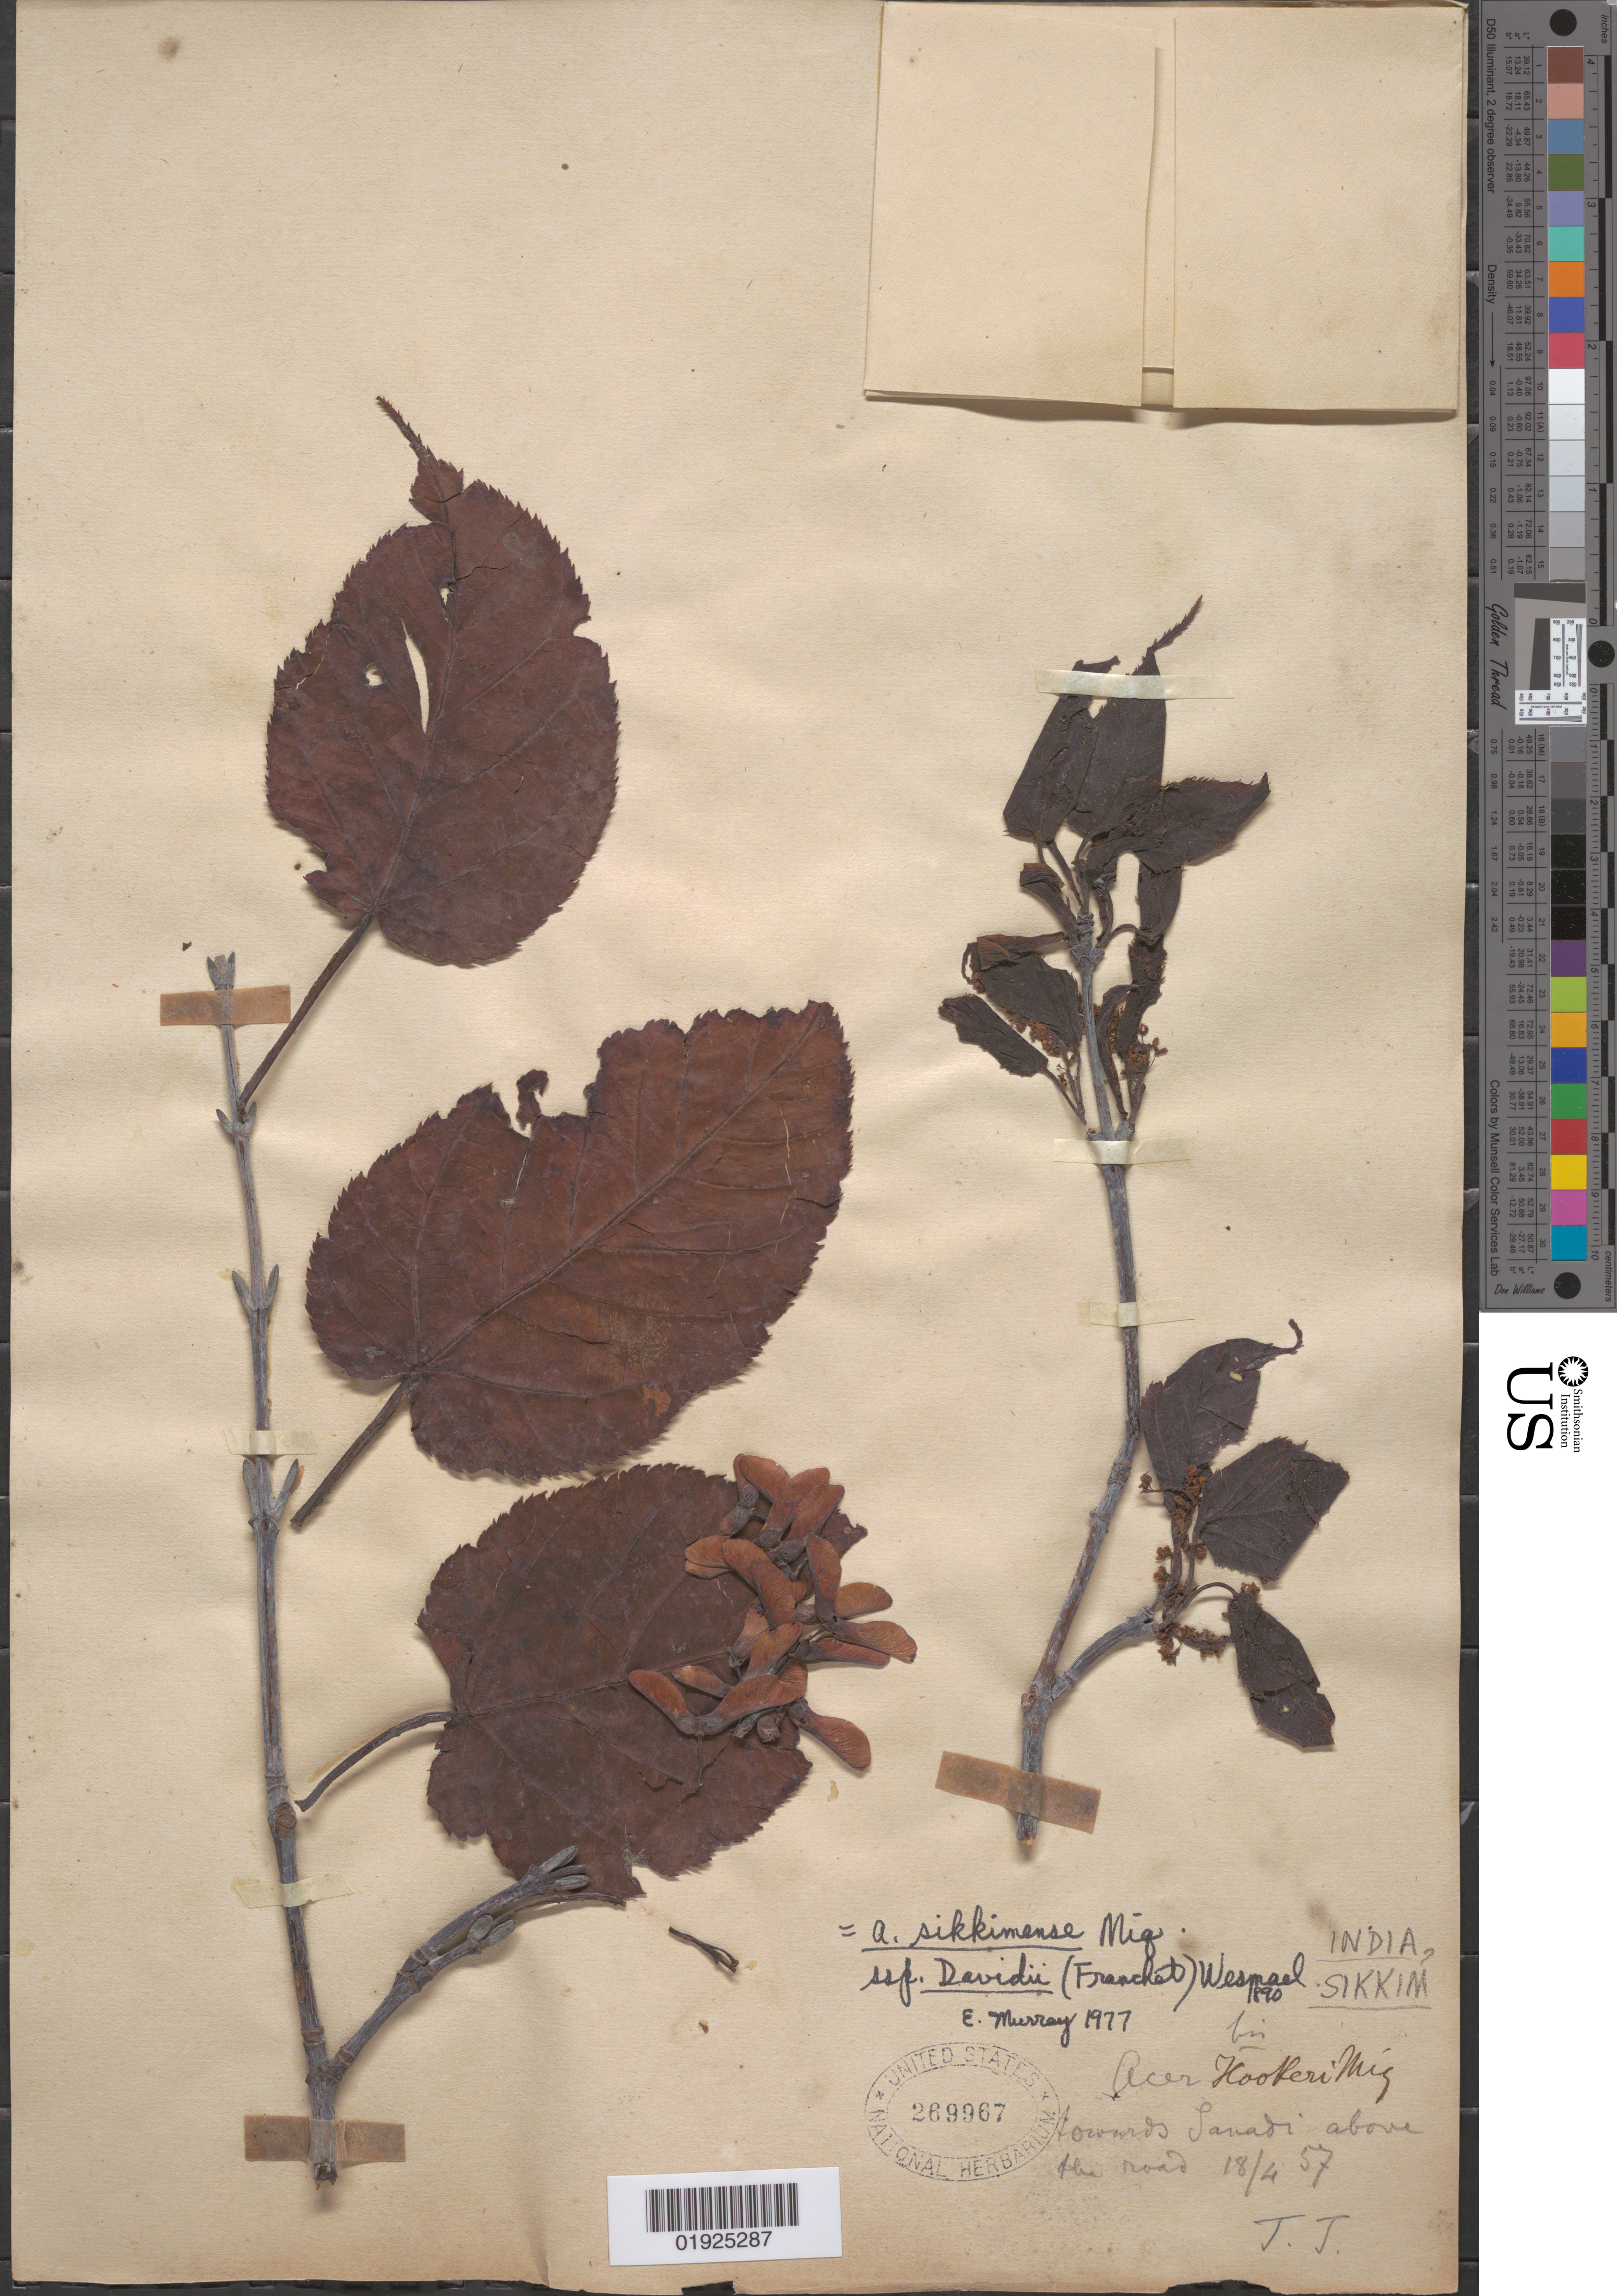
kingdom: Plantae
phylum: Tracheophyta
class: Magnoliopsida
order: Sapindales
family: Sapindaceae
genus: Acer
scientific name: Acer sikkimense subsp. davidii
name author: (Franch.) Wesm.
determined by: Murray, Edward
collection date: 1857-04-18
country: India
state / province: Sikkim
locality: Sanadi [?]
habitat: Above the road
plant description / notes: Collector: T.T. [?]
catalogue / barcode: US 269967